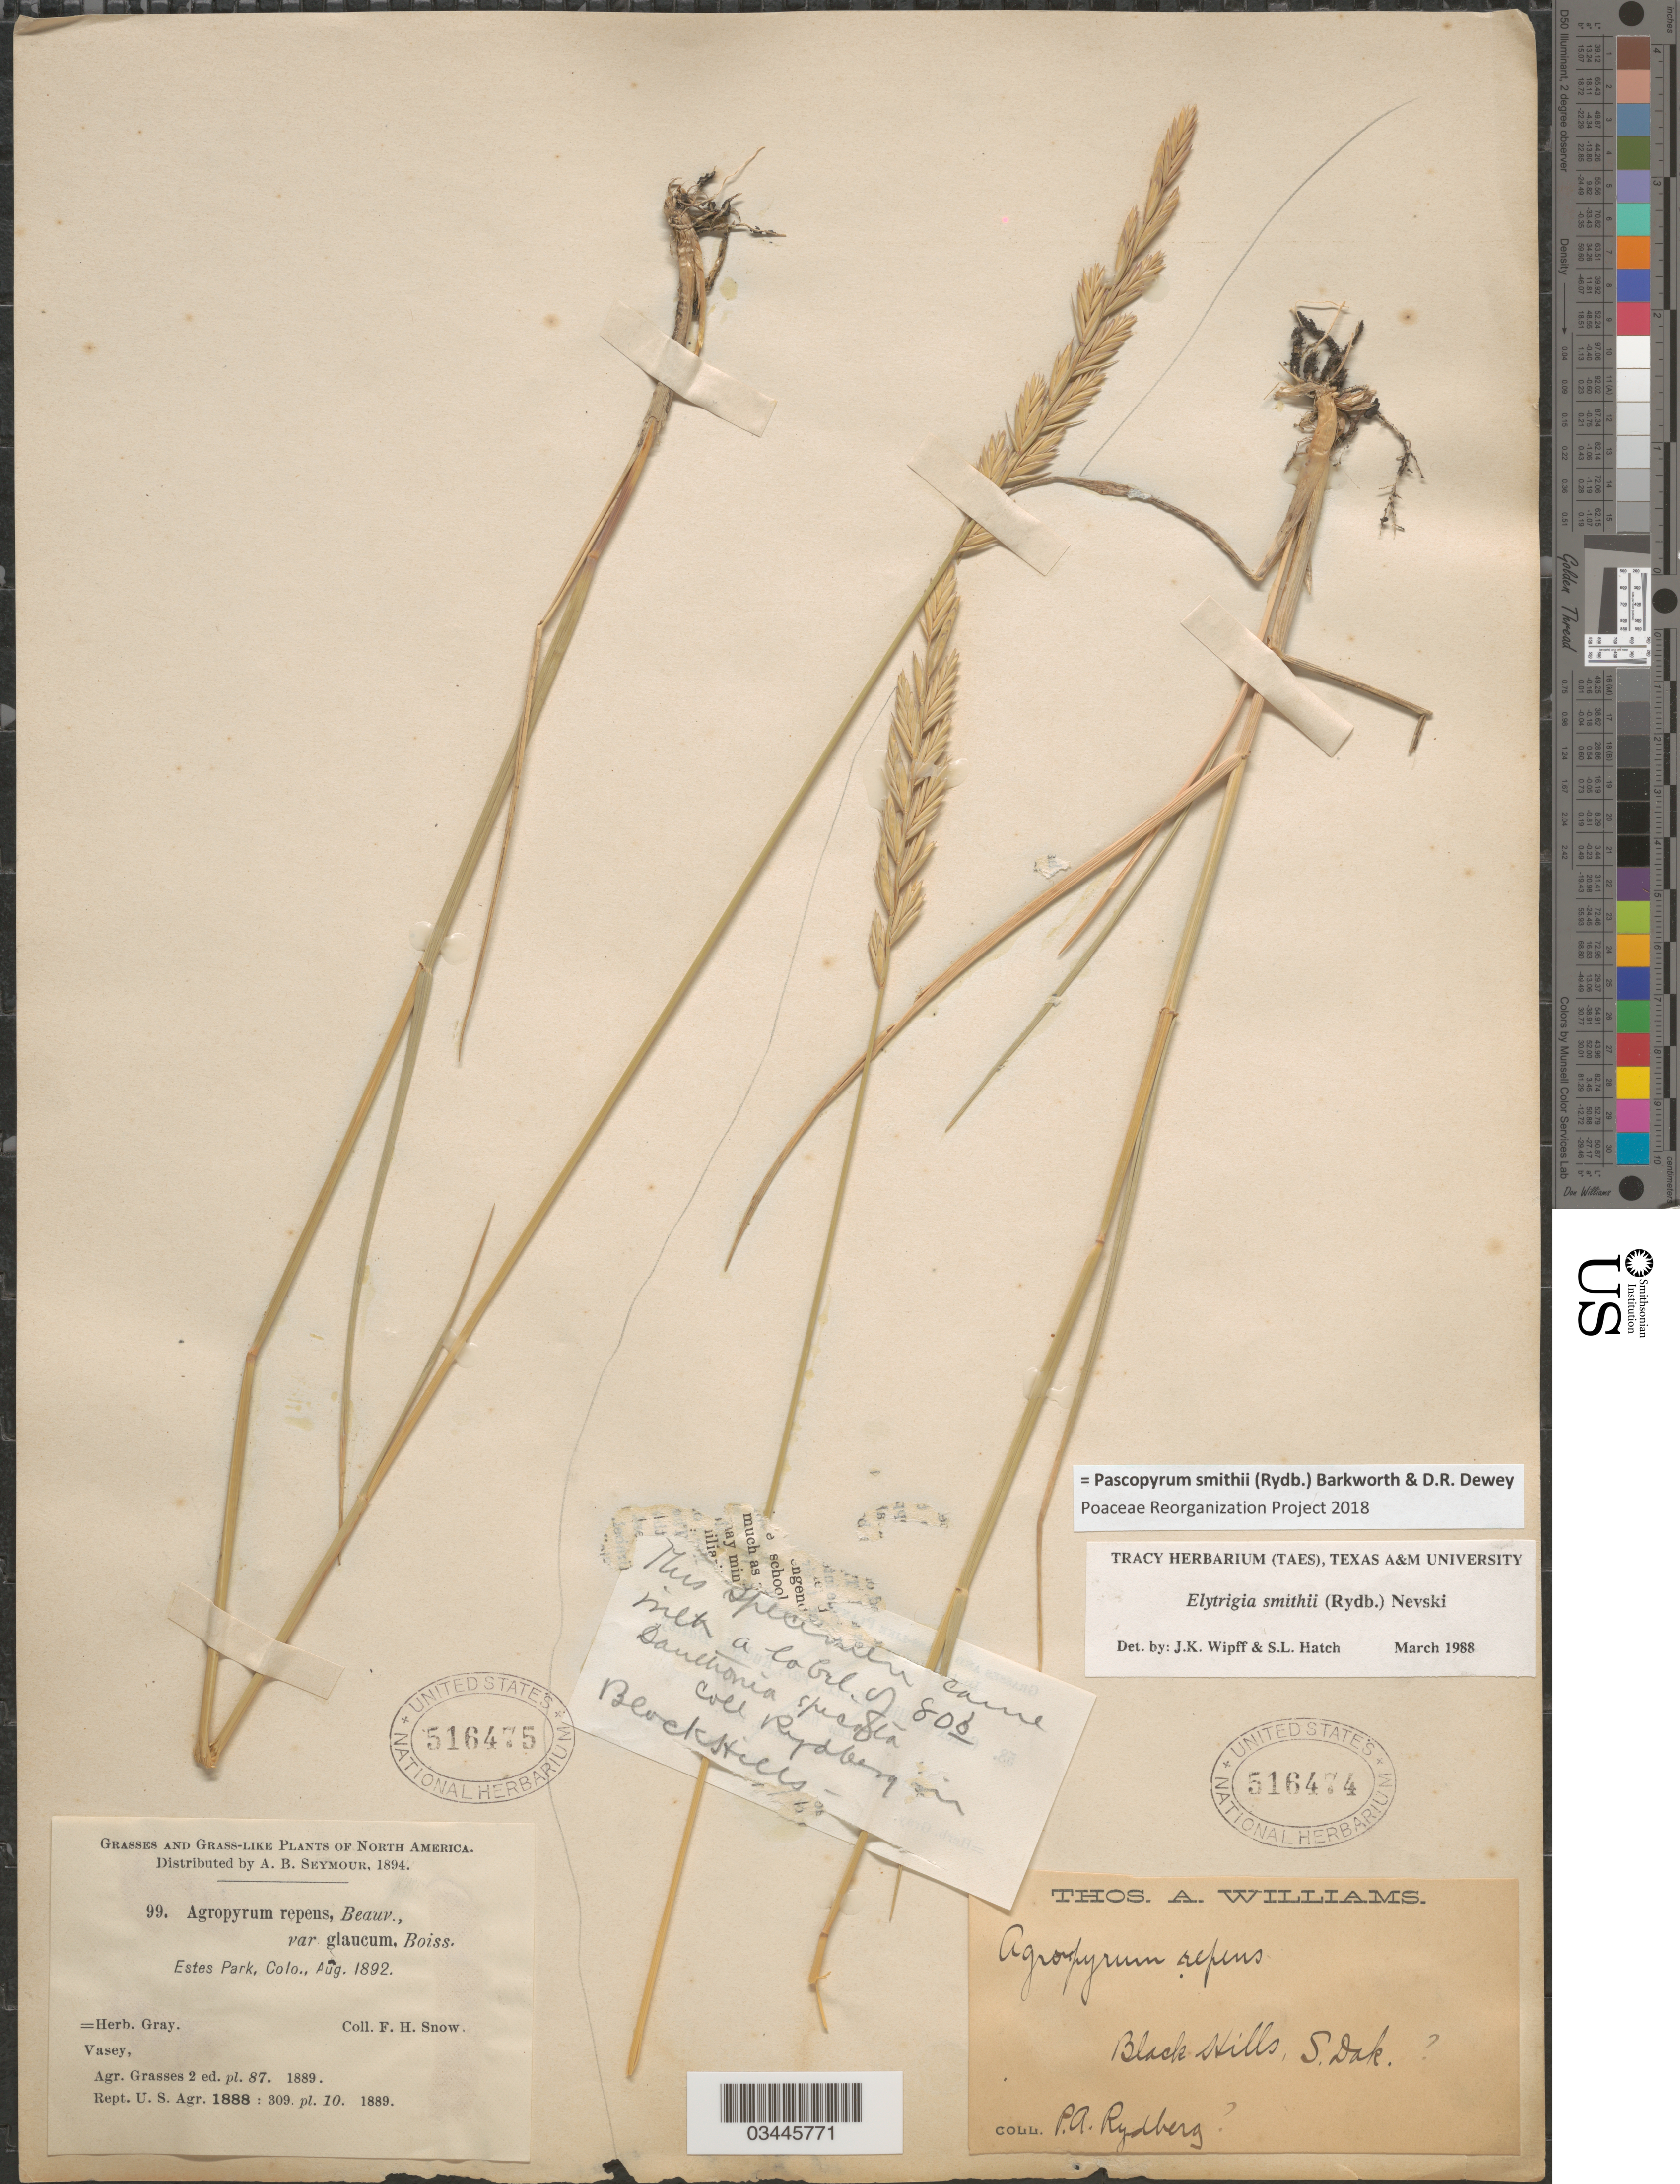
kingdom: Plantae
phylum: Tracheophyta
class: Liliopsida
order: Poales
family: Poaceae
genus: Pascopyrum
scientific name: Pascopyrum smithii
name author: (Rydb.) Barkworth & Dewey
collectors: P. A. Rydberg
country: United States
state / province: South Dakota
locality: Black Hills.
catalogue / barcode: US 516474-2